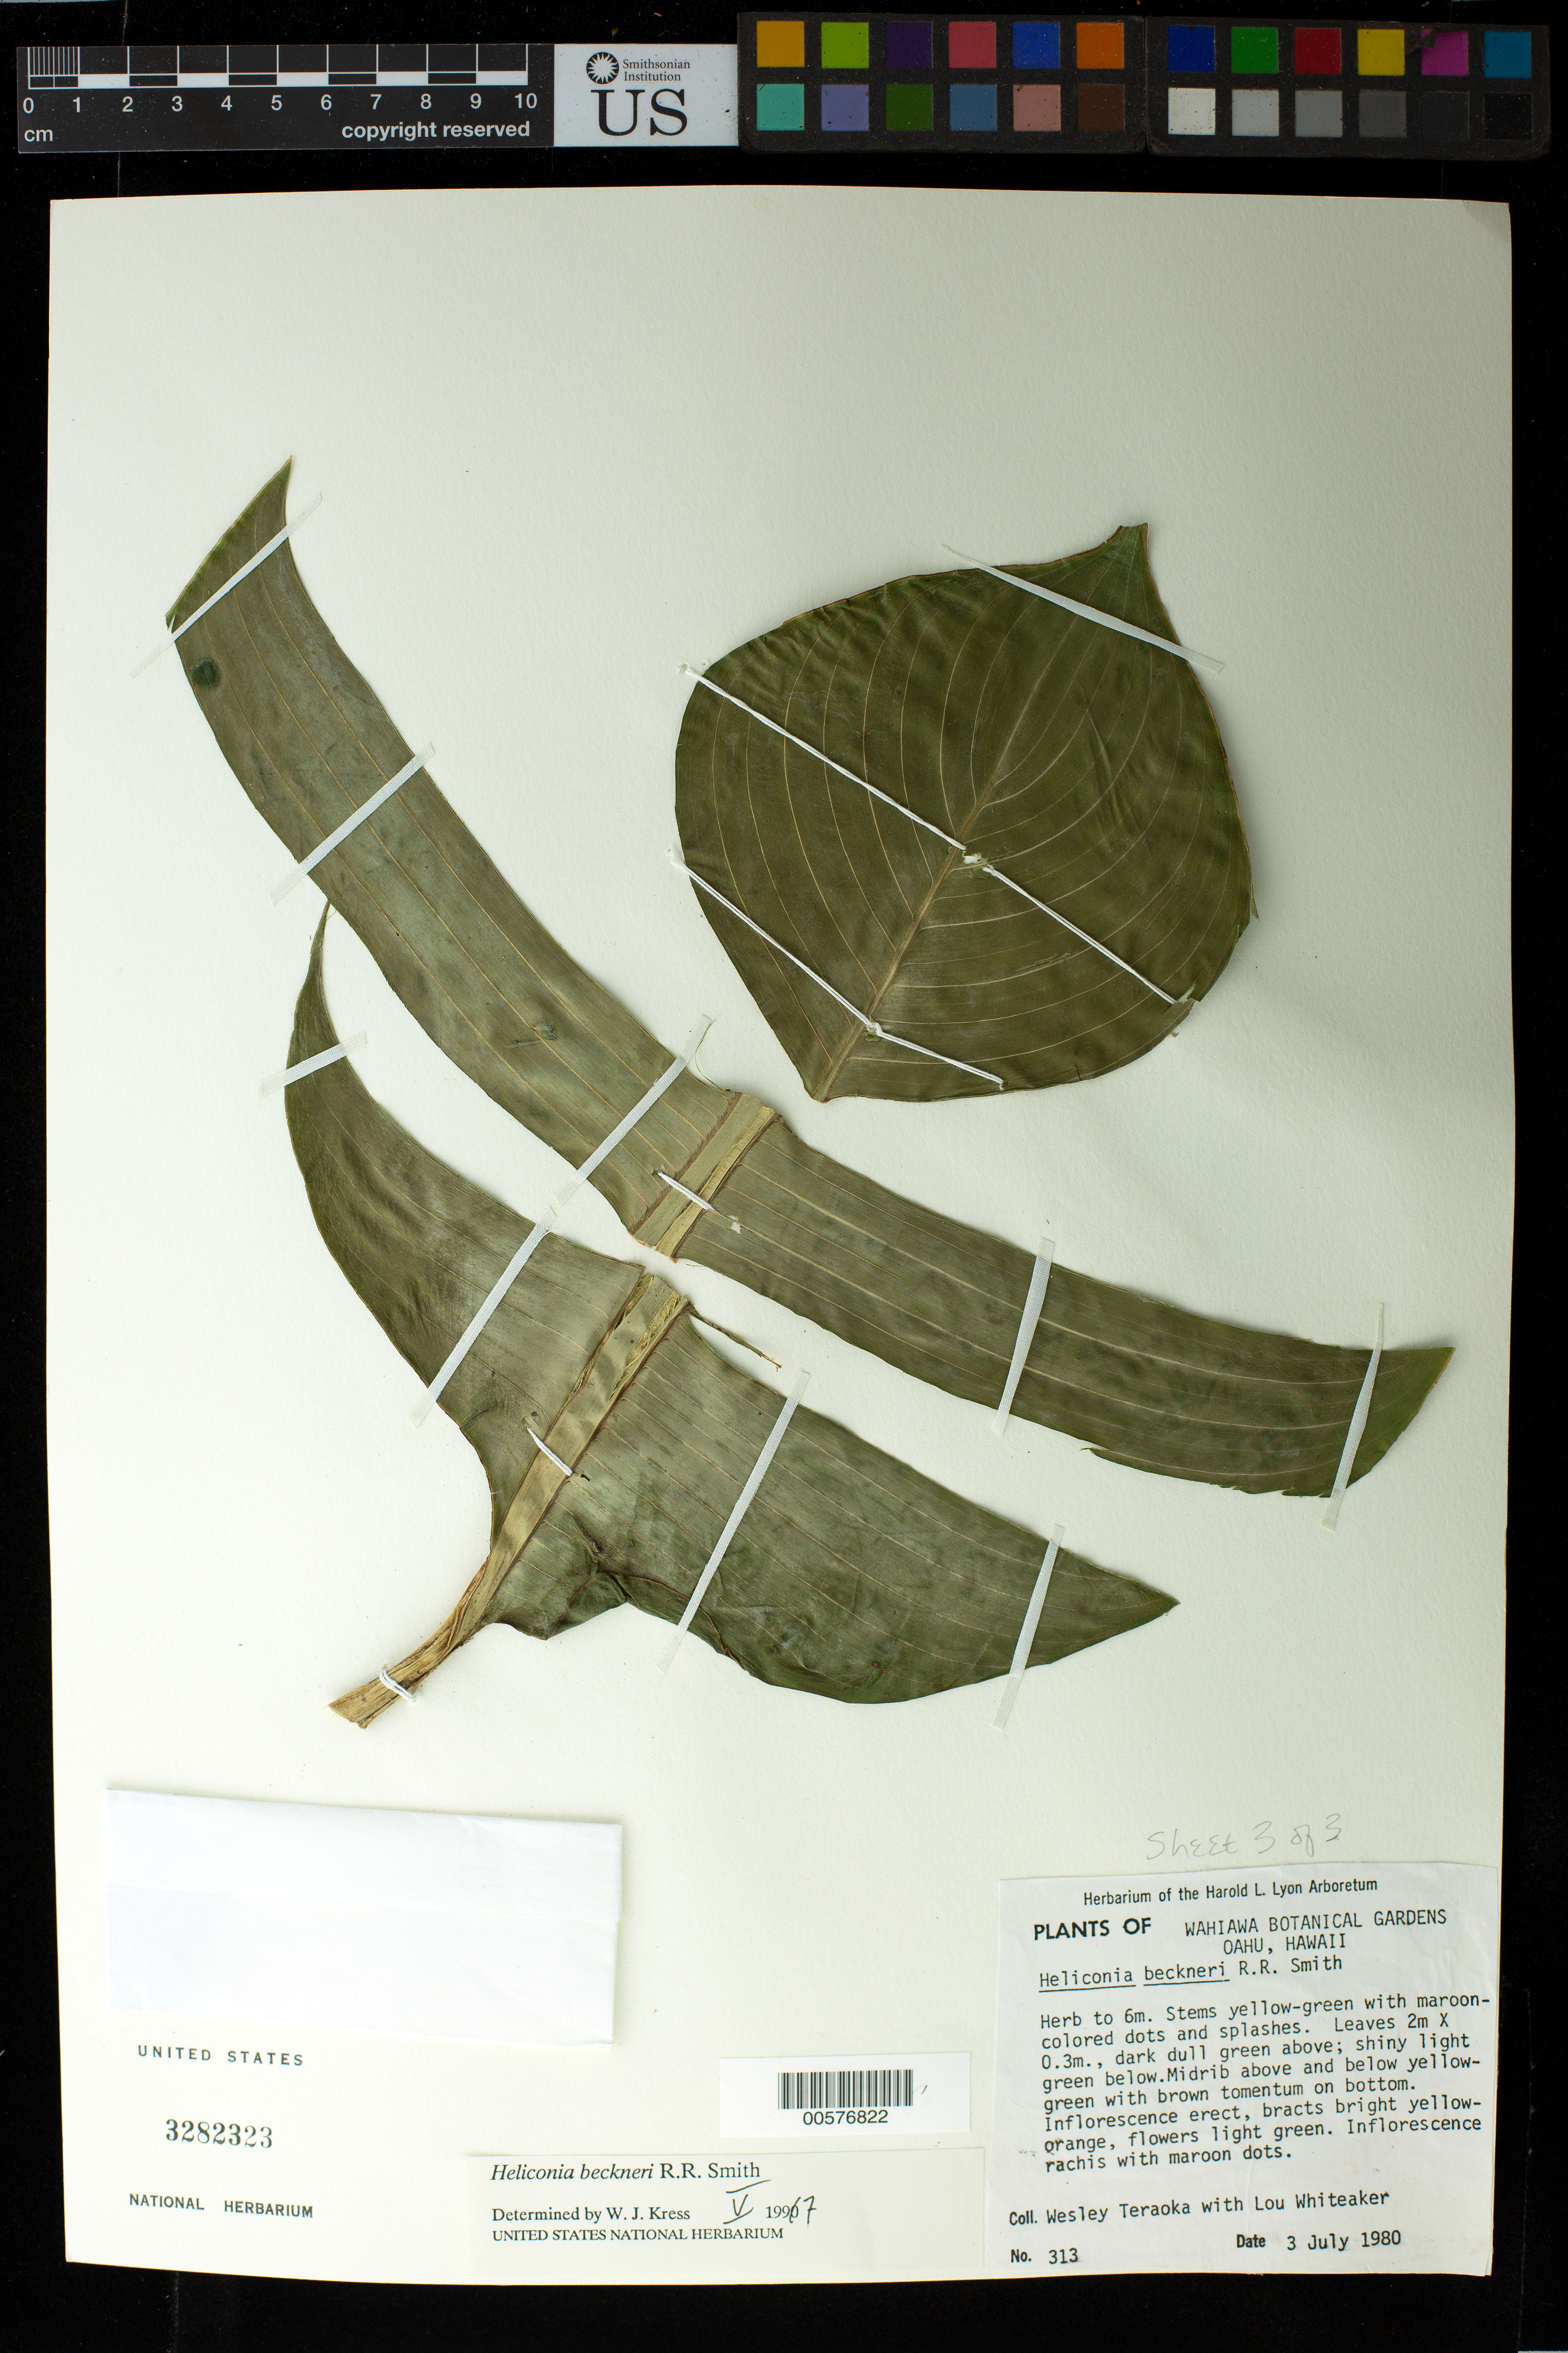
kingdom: Plantae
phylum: Tracheophyta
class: Liliopsida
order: Zingiberales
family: Heliconiaceae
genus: Heliconia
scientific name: Heliconia beckneri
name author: R.R. Sm.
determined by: Kress, W. J., (US), Smithsonian Institution - National Museum of Natural History (UNITED STATES)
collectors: W. Teraoka & L. Whiteaker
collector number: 313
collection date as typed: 3 Jul 1980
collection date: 1980-07-03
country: United States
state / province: Hawaii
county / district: Honolulu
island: Oahu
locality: Wahiawa Botanical Gardens.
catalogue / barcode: US 3282323